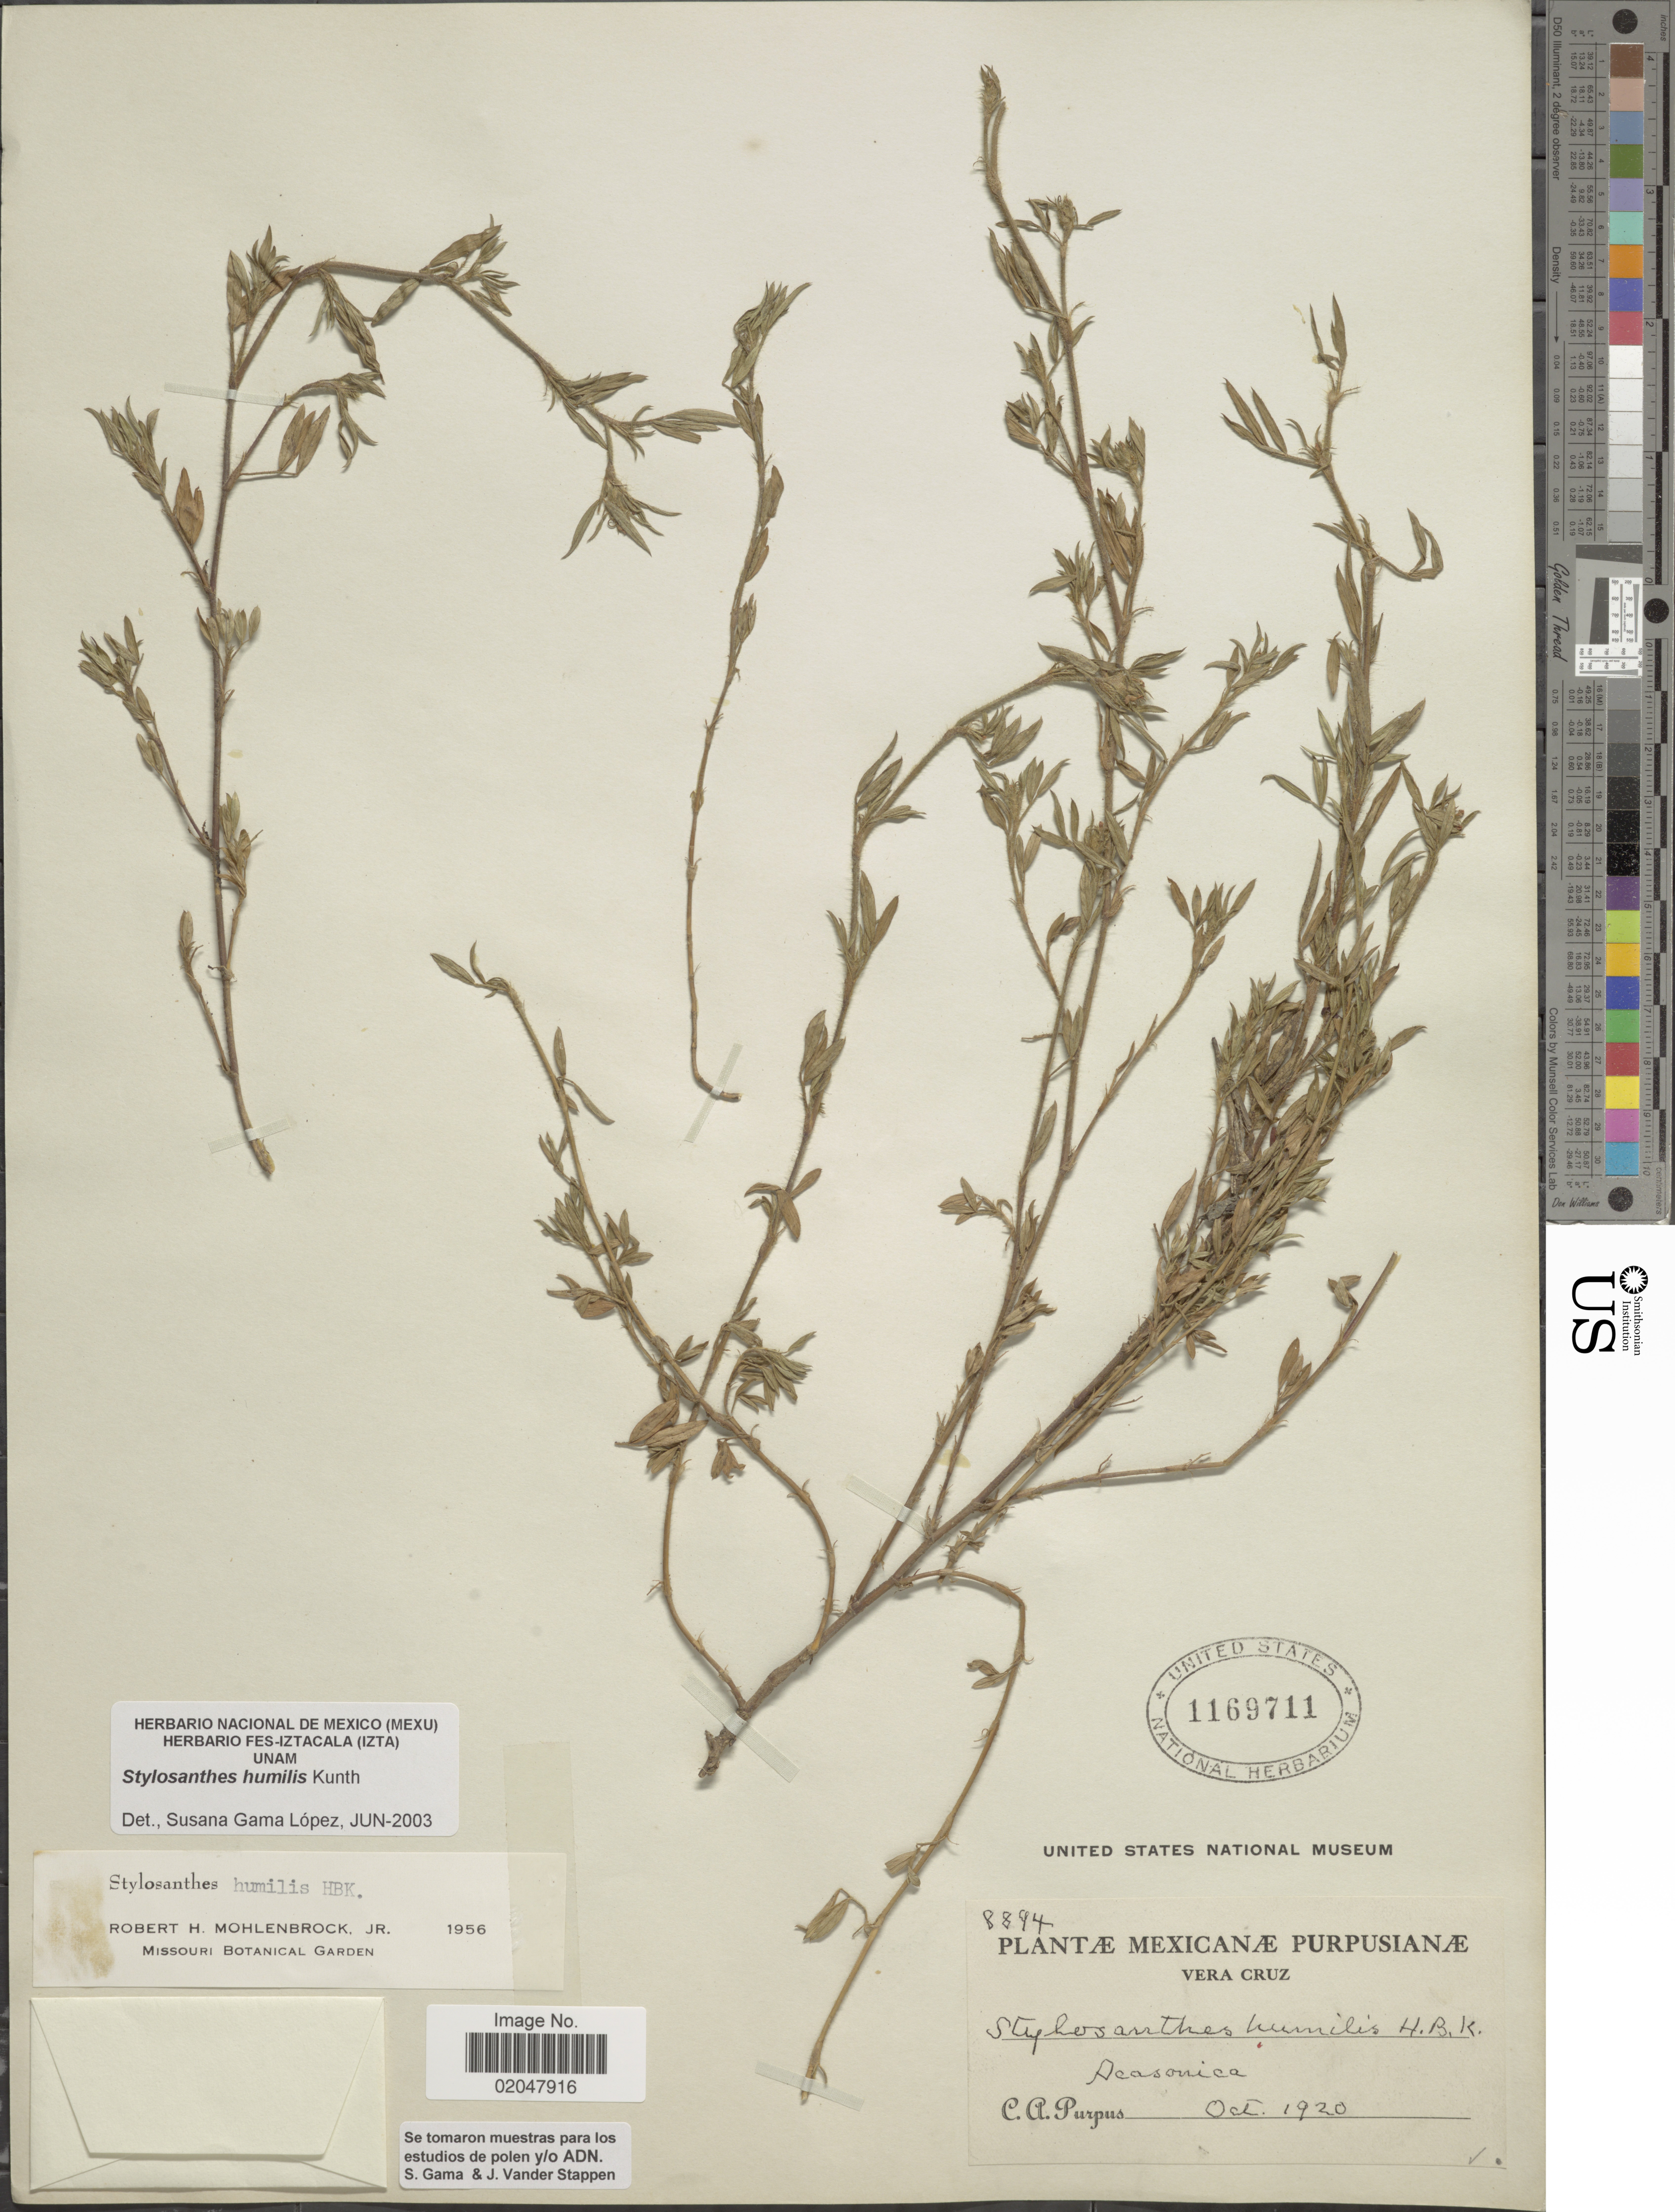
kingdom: Plantae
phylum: Tracheophyta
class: Magnoliopsida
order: Fabales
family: Fabaceae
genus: Stylosanthes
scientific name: Stylosanthes humilis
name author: Kunth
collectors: C. A. Purpus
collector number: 8894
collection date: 1920-10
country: Mexico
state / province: Veracruz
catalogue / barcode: US 1169711